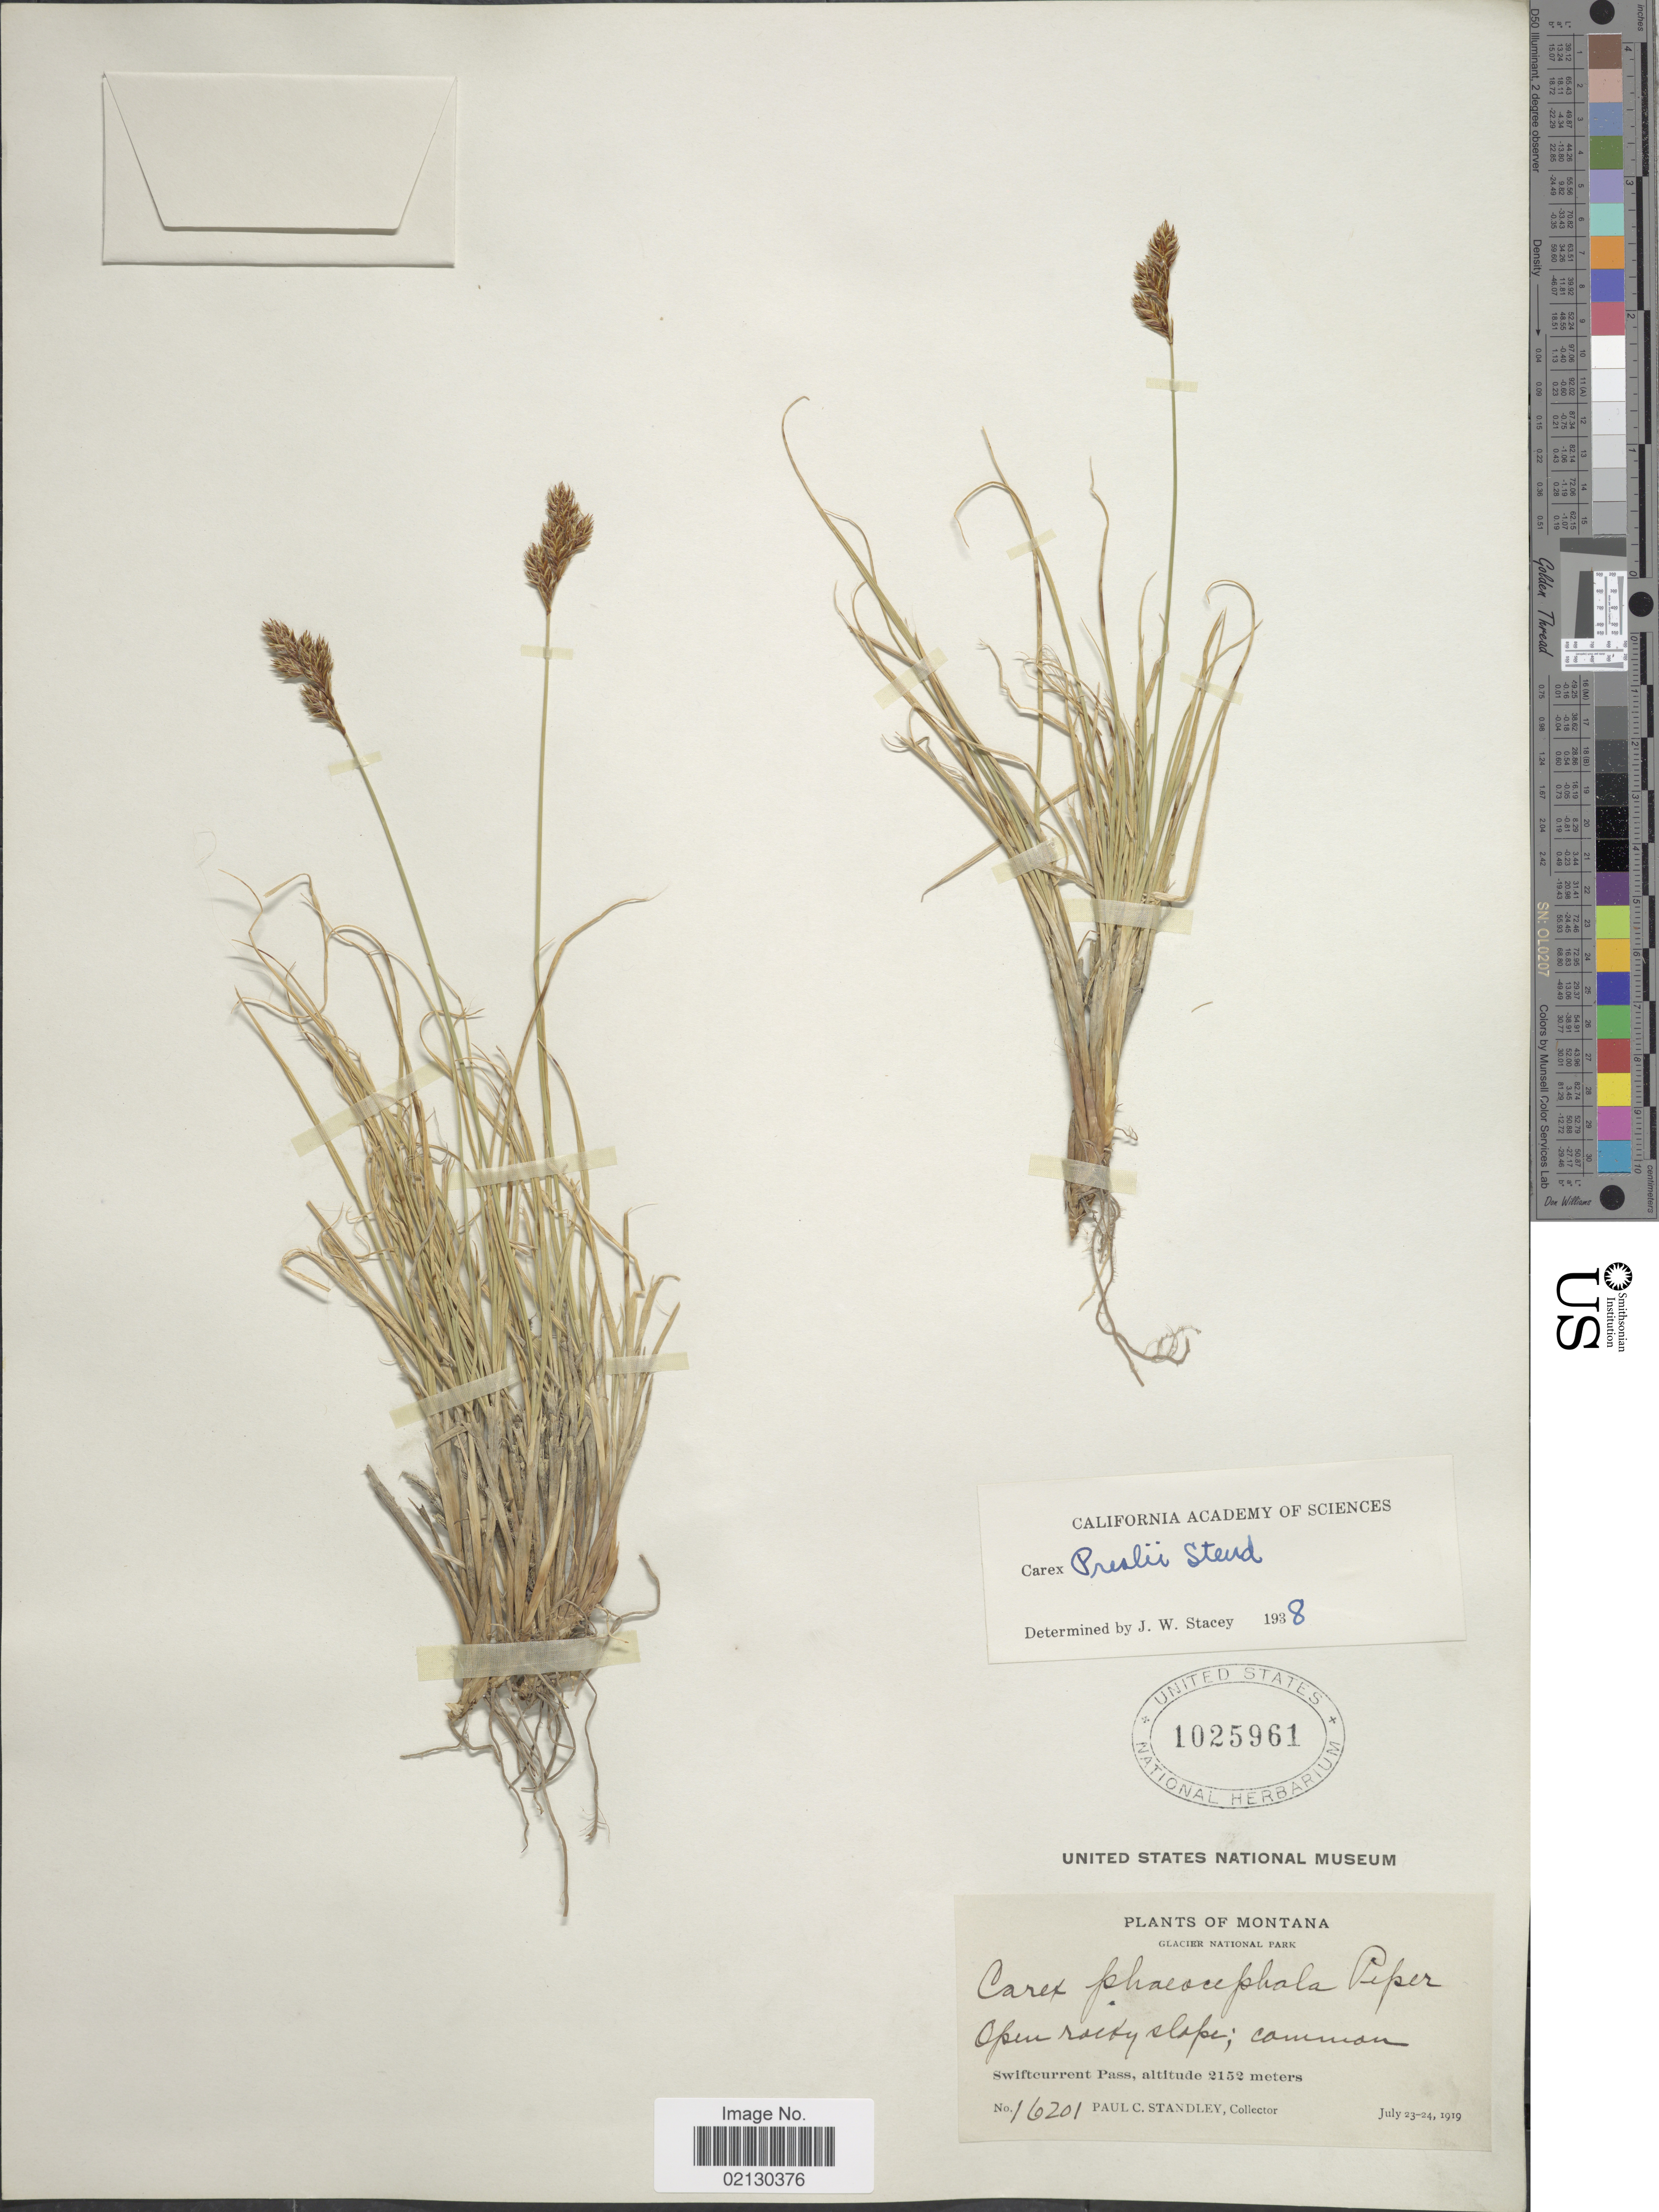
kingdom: Plantae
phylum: Tracheophyta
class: Liliopsida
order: Poales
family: Cyperaceae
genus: Carex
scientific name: Carex preslii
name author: Steud.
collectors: P. C. Standley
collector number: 16201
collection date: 1919-07-23/1919-07-24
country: United States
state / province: Montana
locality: Glacier National Park. Swiftcurrent Pass.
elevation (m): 2152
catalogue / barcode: US 1025961